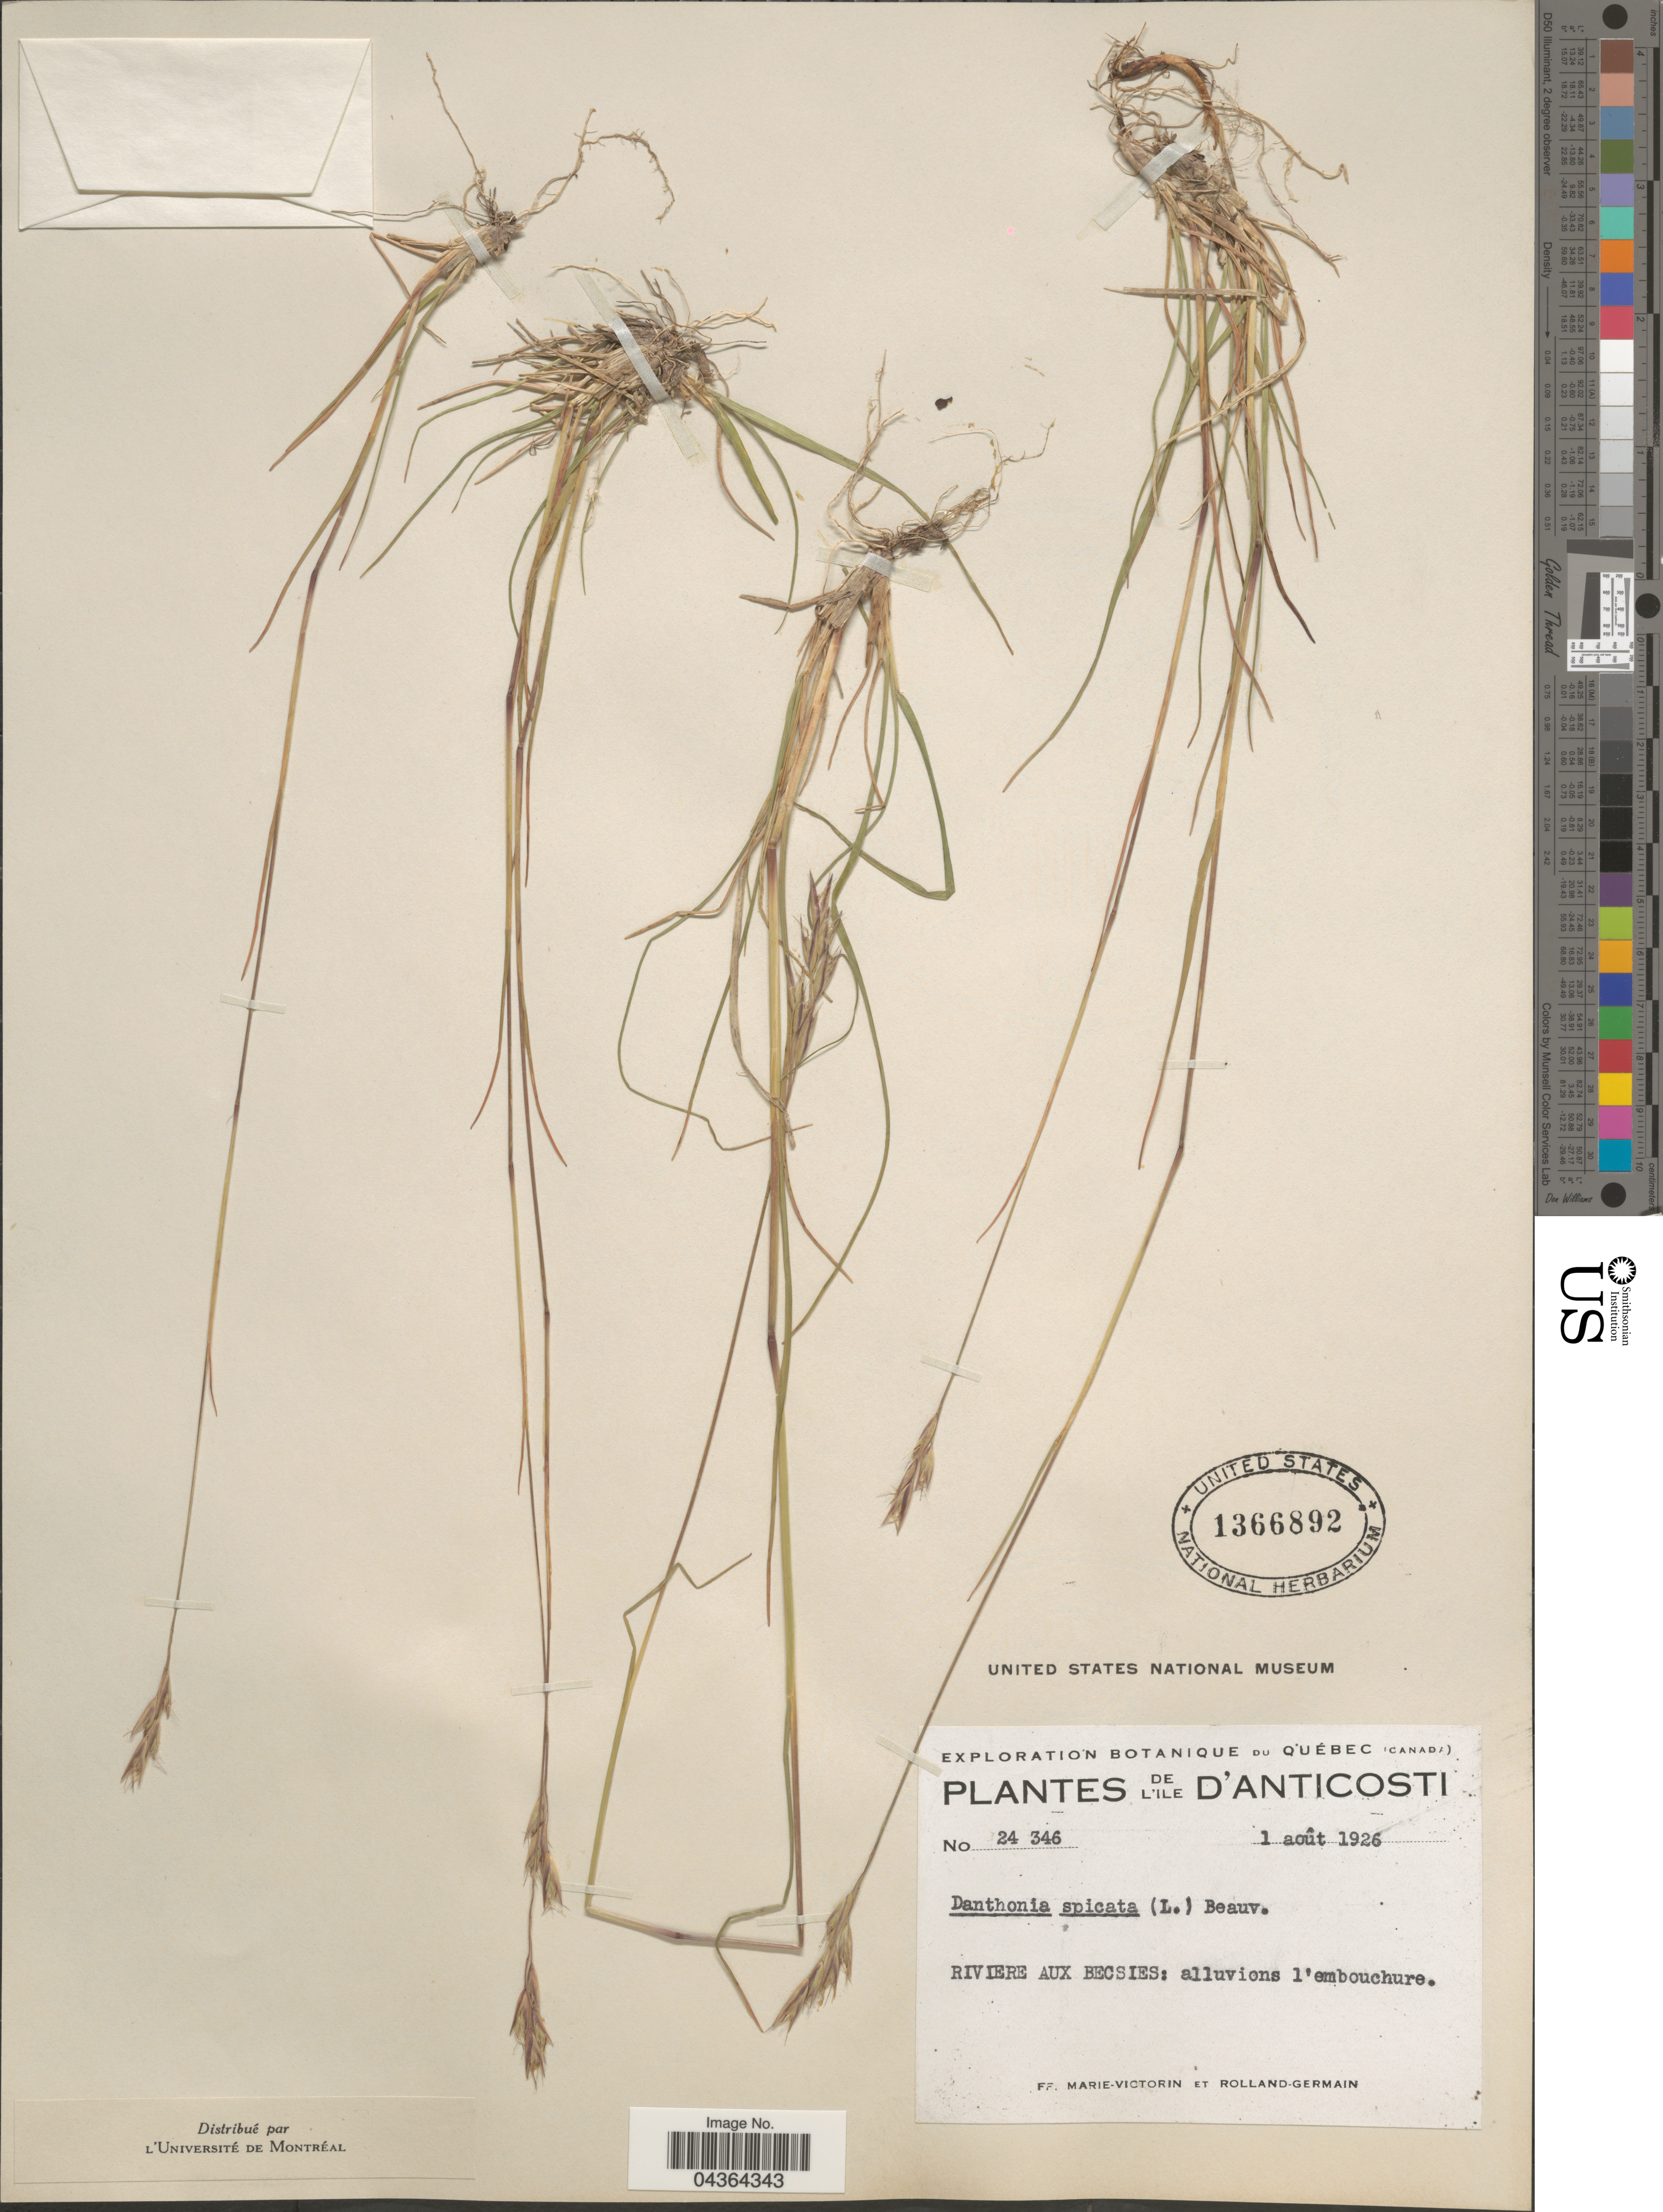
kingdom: Plantae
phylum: Tracheophyta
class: Liliopsida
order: Poales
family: Poaceae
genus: Danthonia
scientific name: Danthonia spicata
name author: (L.) P. Beauv. ex Roem. & Schult.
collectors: F. Marie-Victorin & Rolland-Germain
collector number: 24346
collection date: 1926-08-01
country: Canada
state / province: Quebec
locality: Exploration Botanique du Québec (Canada). l'Ile d'Anticosti. Riviere aux Becsies.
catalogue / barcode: US 1366892